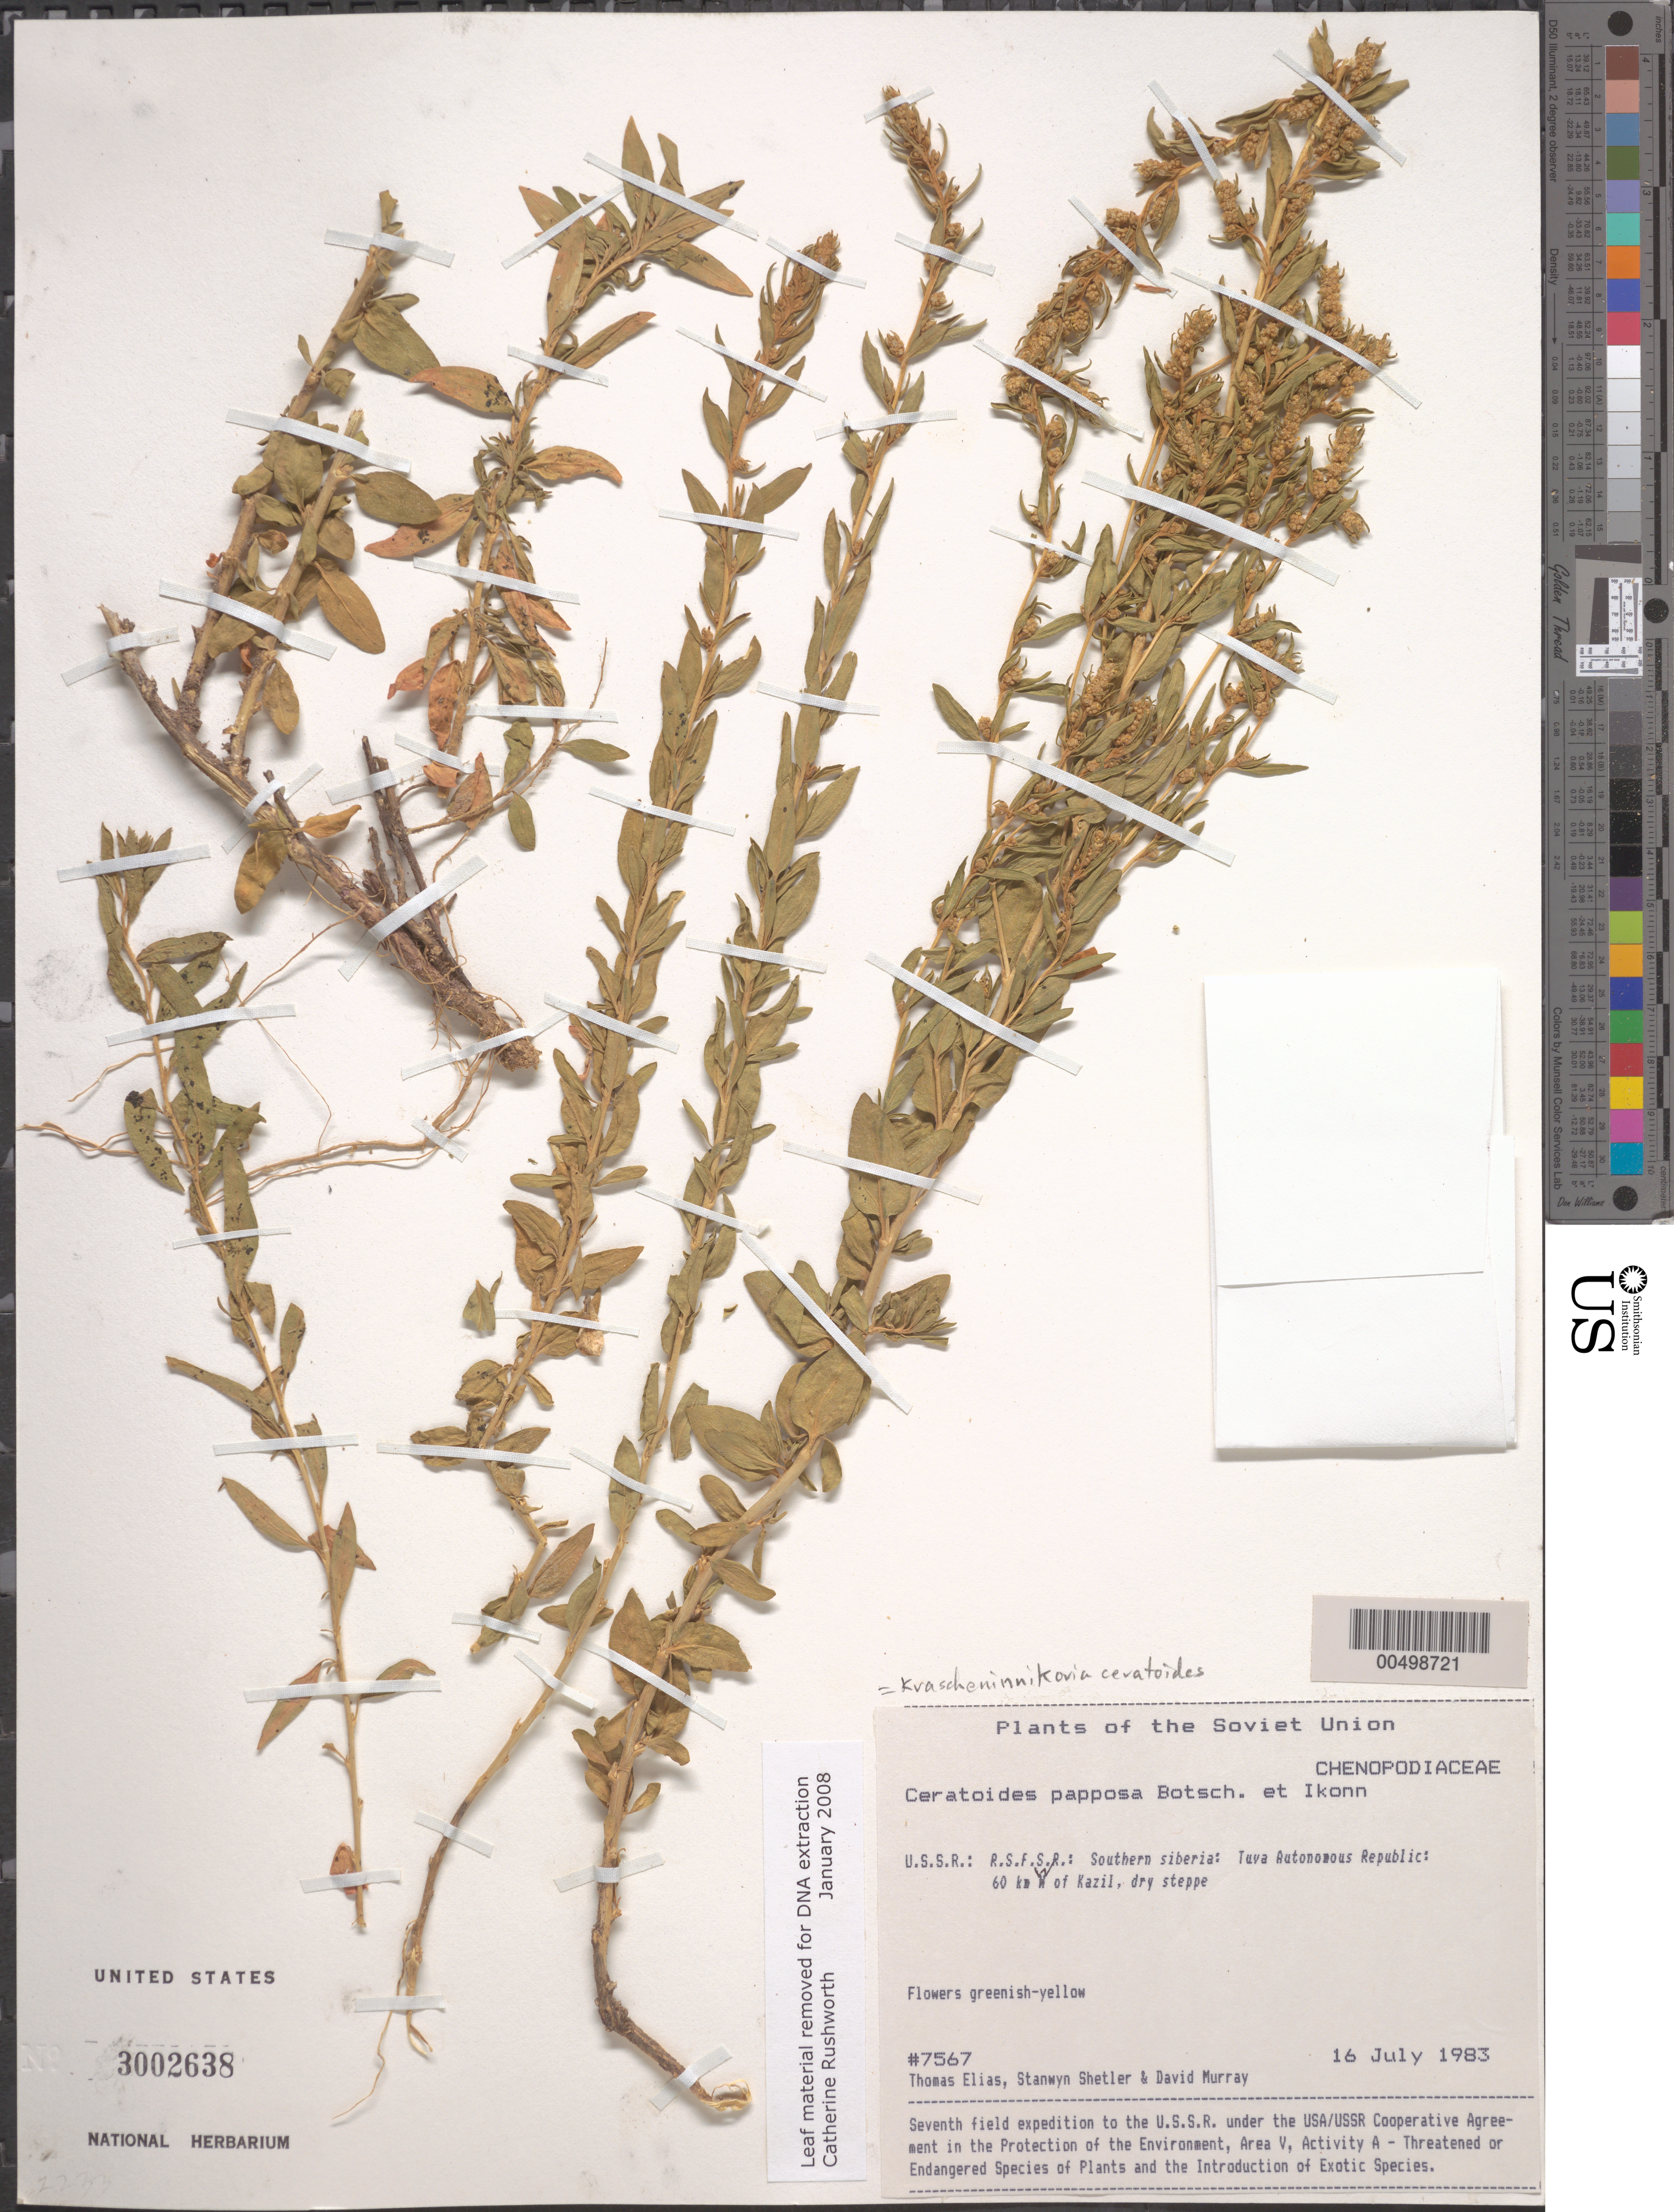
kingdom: Plantae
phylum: Tracheophyta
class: Magnoliopsida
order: Caryophyllales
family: Amaranthaceae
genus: Krascheninnikovia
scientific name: Krascheninnikovia ceratoides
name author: (L.) Gueldenst.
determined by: U.S. National Herbarium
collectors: T. Elias, S. Shetler & D. F. Murray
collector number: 7567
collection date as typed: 16 Jul 1983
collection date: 1983-07-16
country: Russian Federation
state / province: Tuva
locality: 60 km W of Kazil [Kyzyl]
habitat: dry steppe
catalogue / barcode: US 3002638